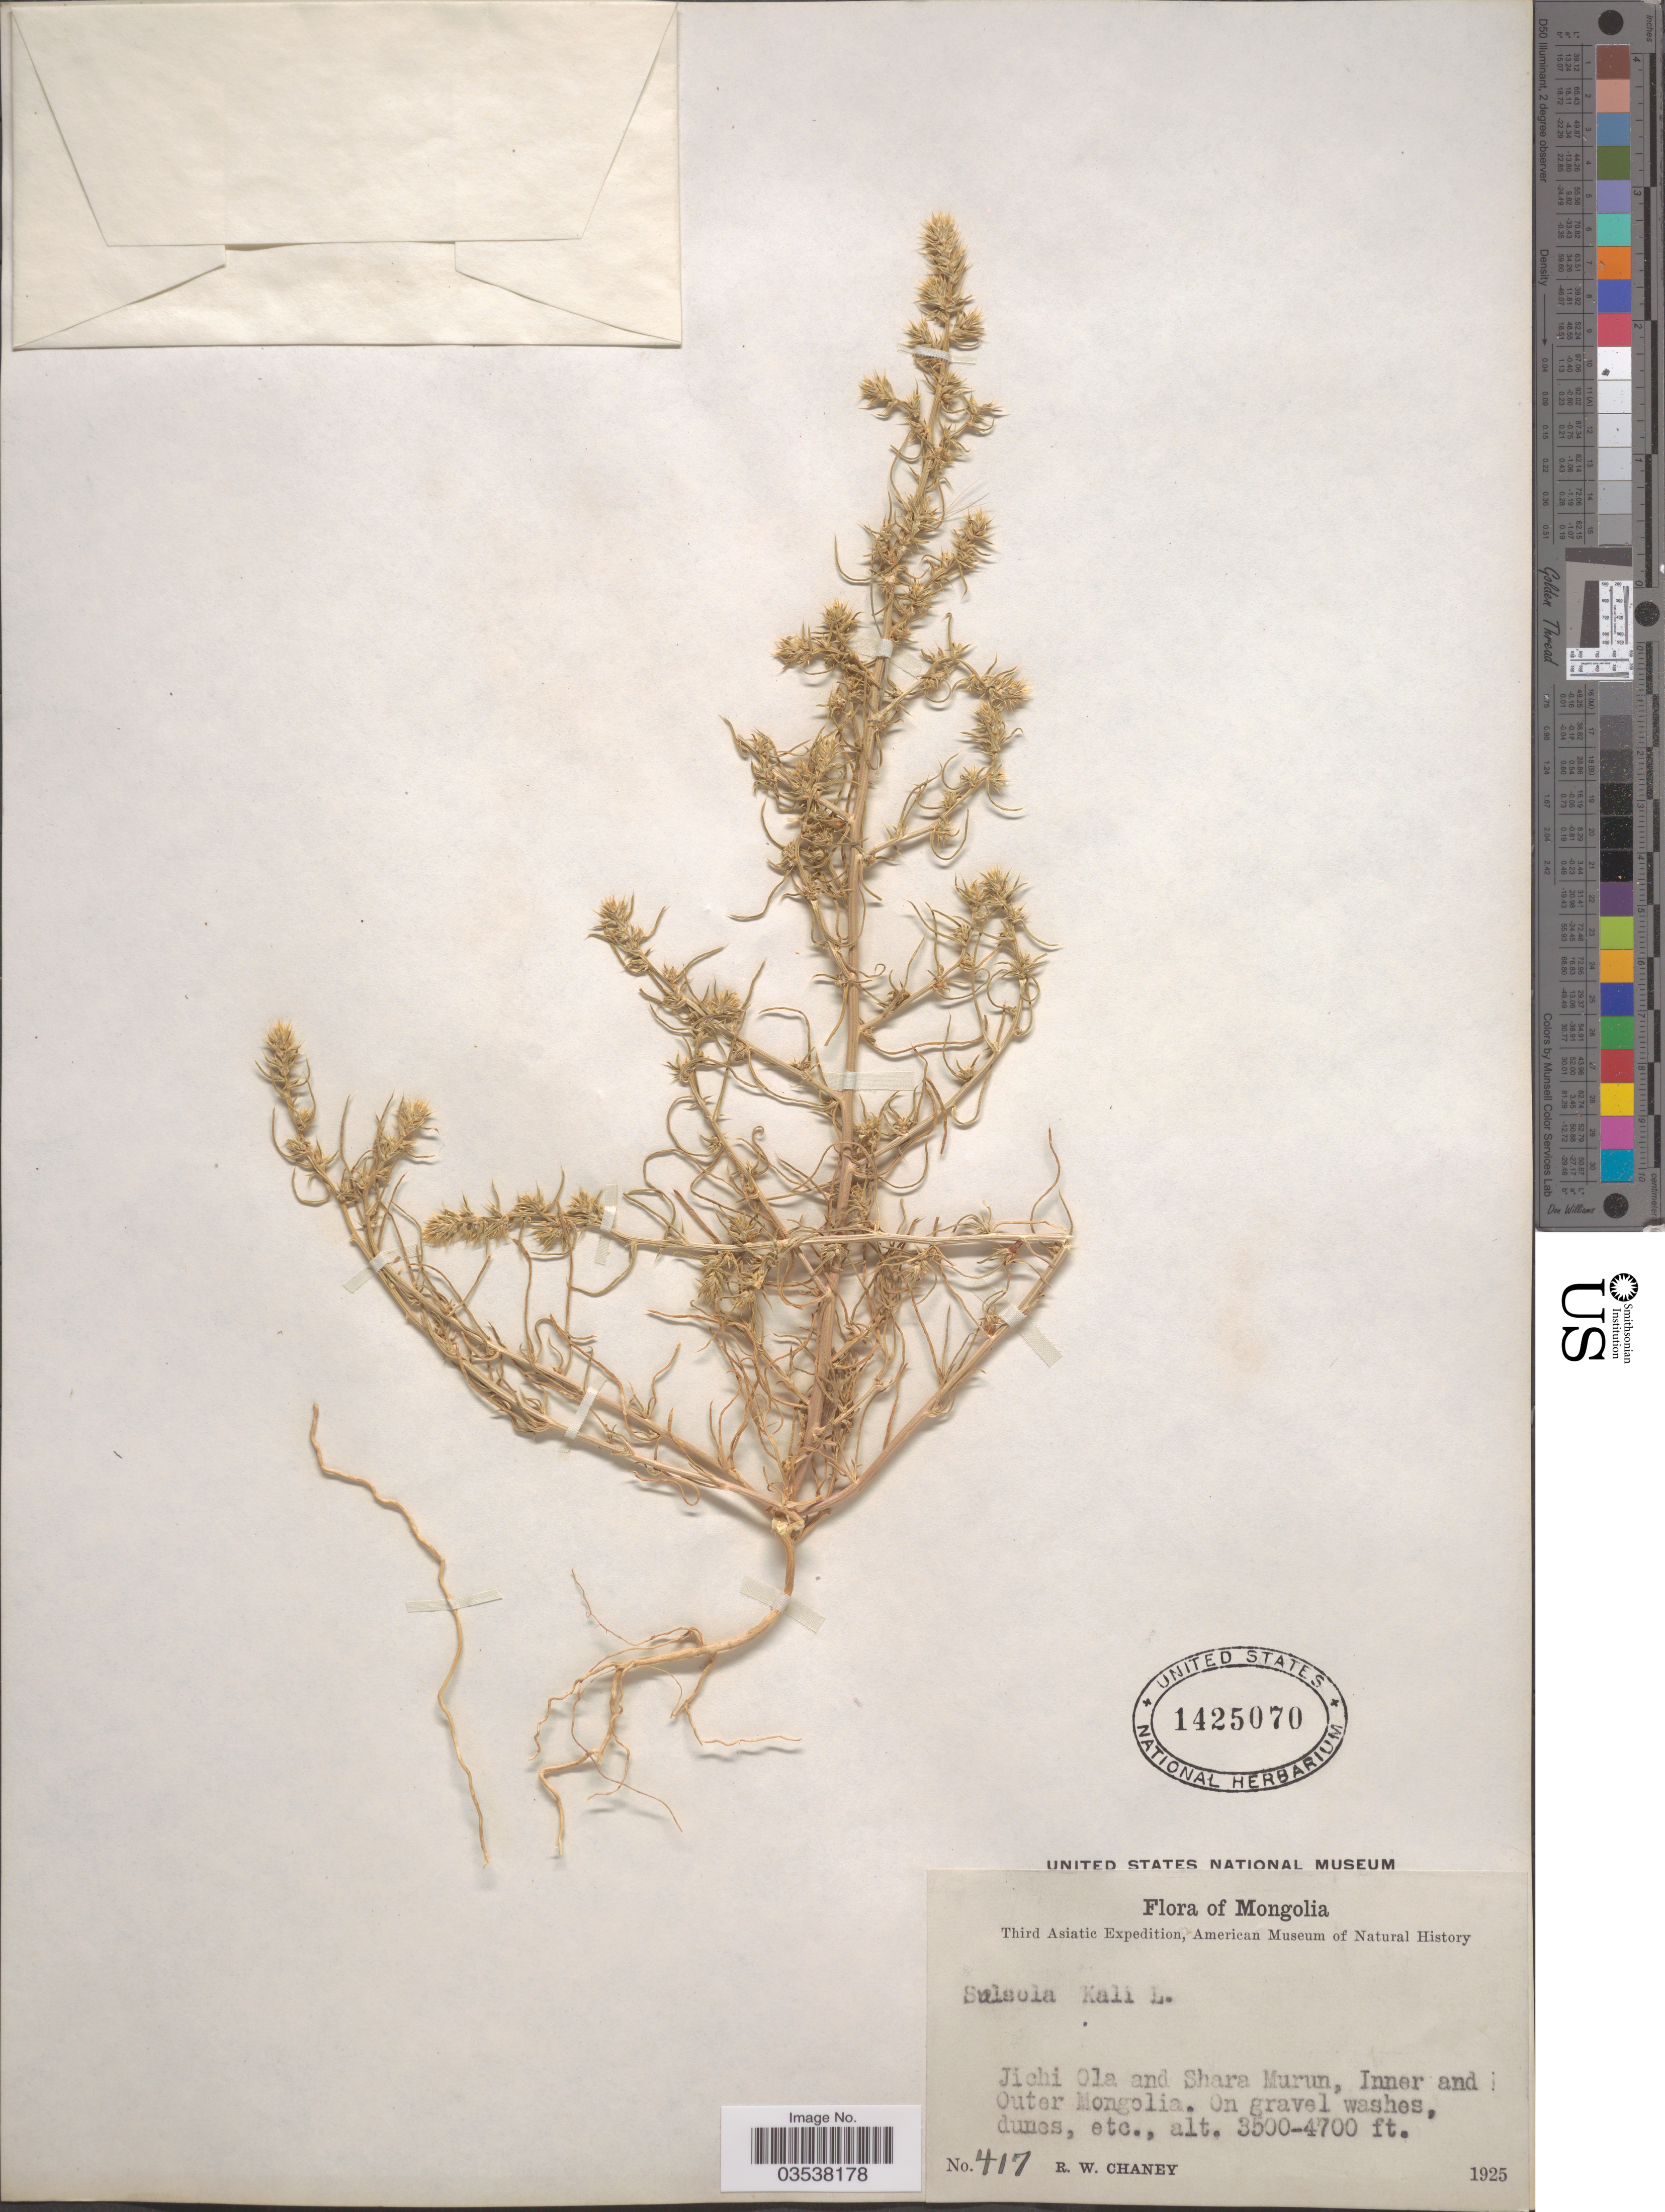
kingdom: Plantae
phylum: Tracheophyta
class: Magnoliopsida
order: Caryophyllales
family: Amaranthaceae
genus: Salsola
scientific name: Salsola kali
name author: L.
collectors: R. Chaney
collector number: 417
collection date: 1925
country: Mongolia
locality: Mongolia. Jichi Ola and Shara Murun, Inner and Outer Mongolia.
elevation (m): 1067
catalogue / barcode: US 1425070